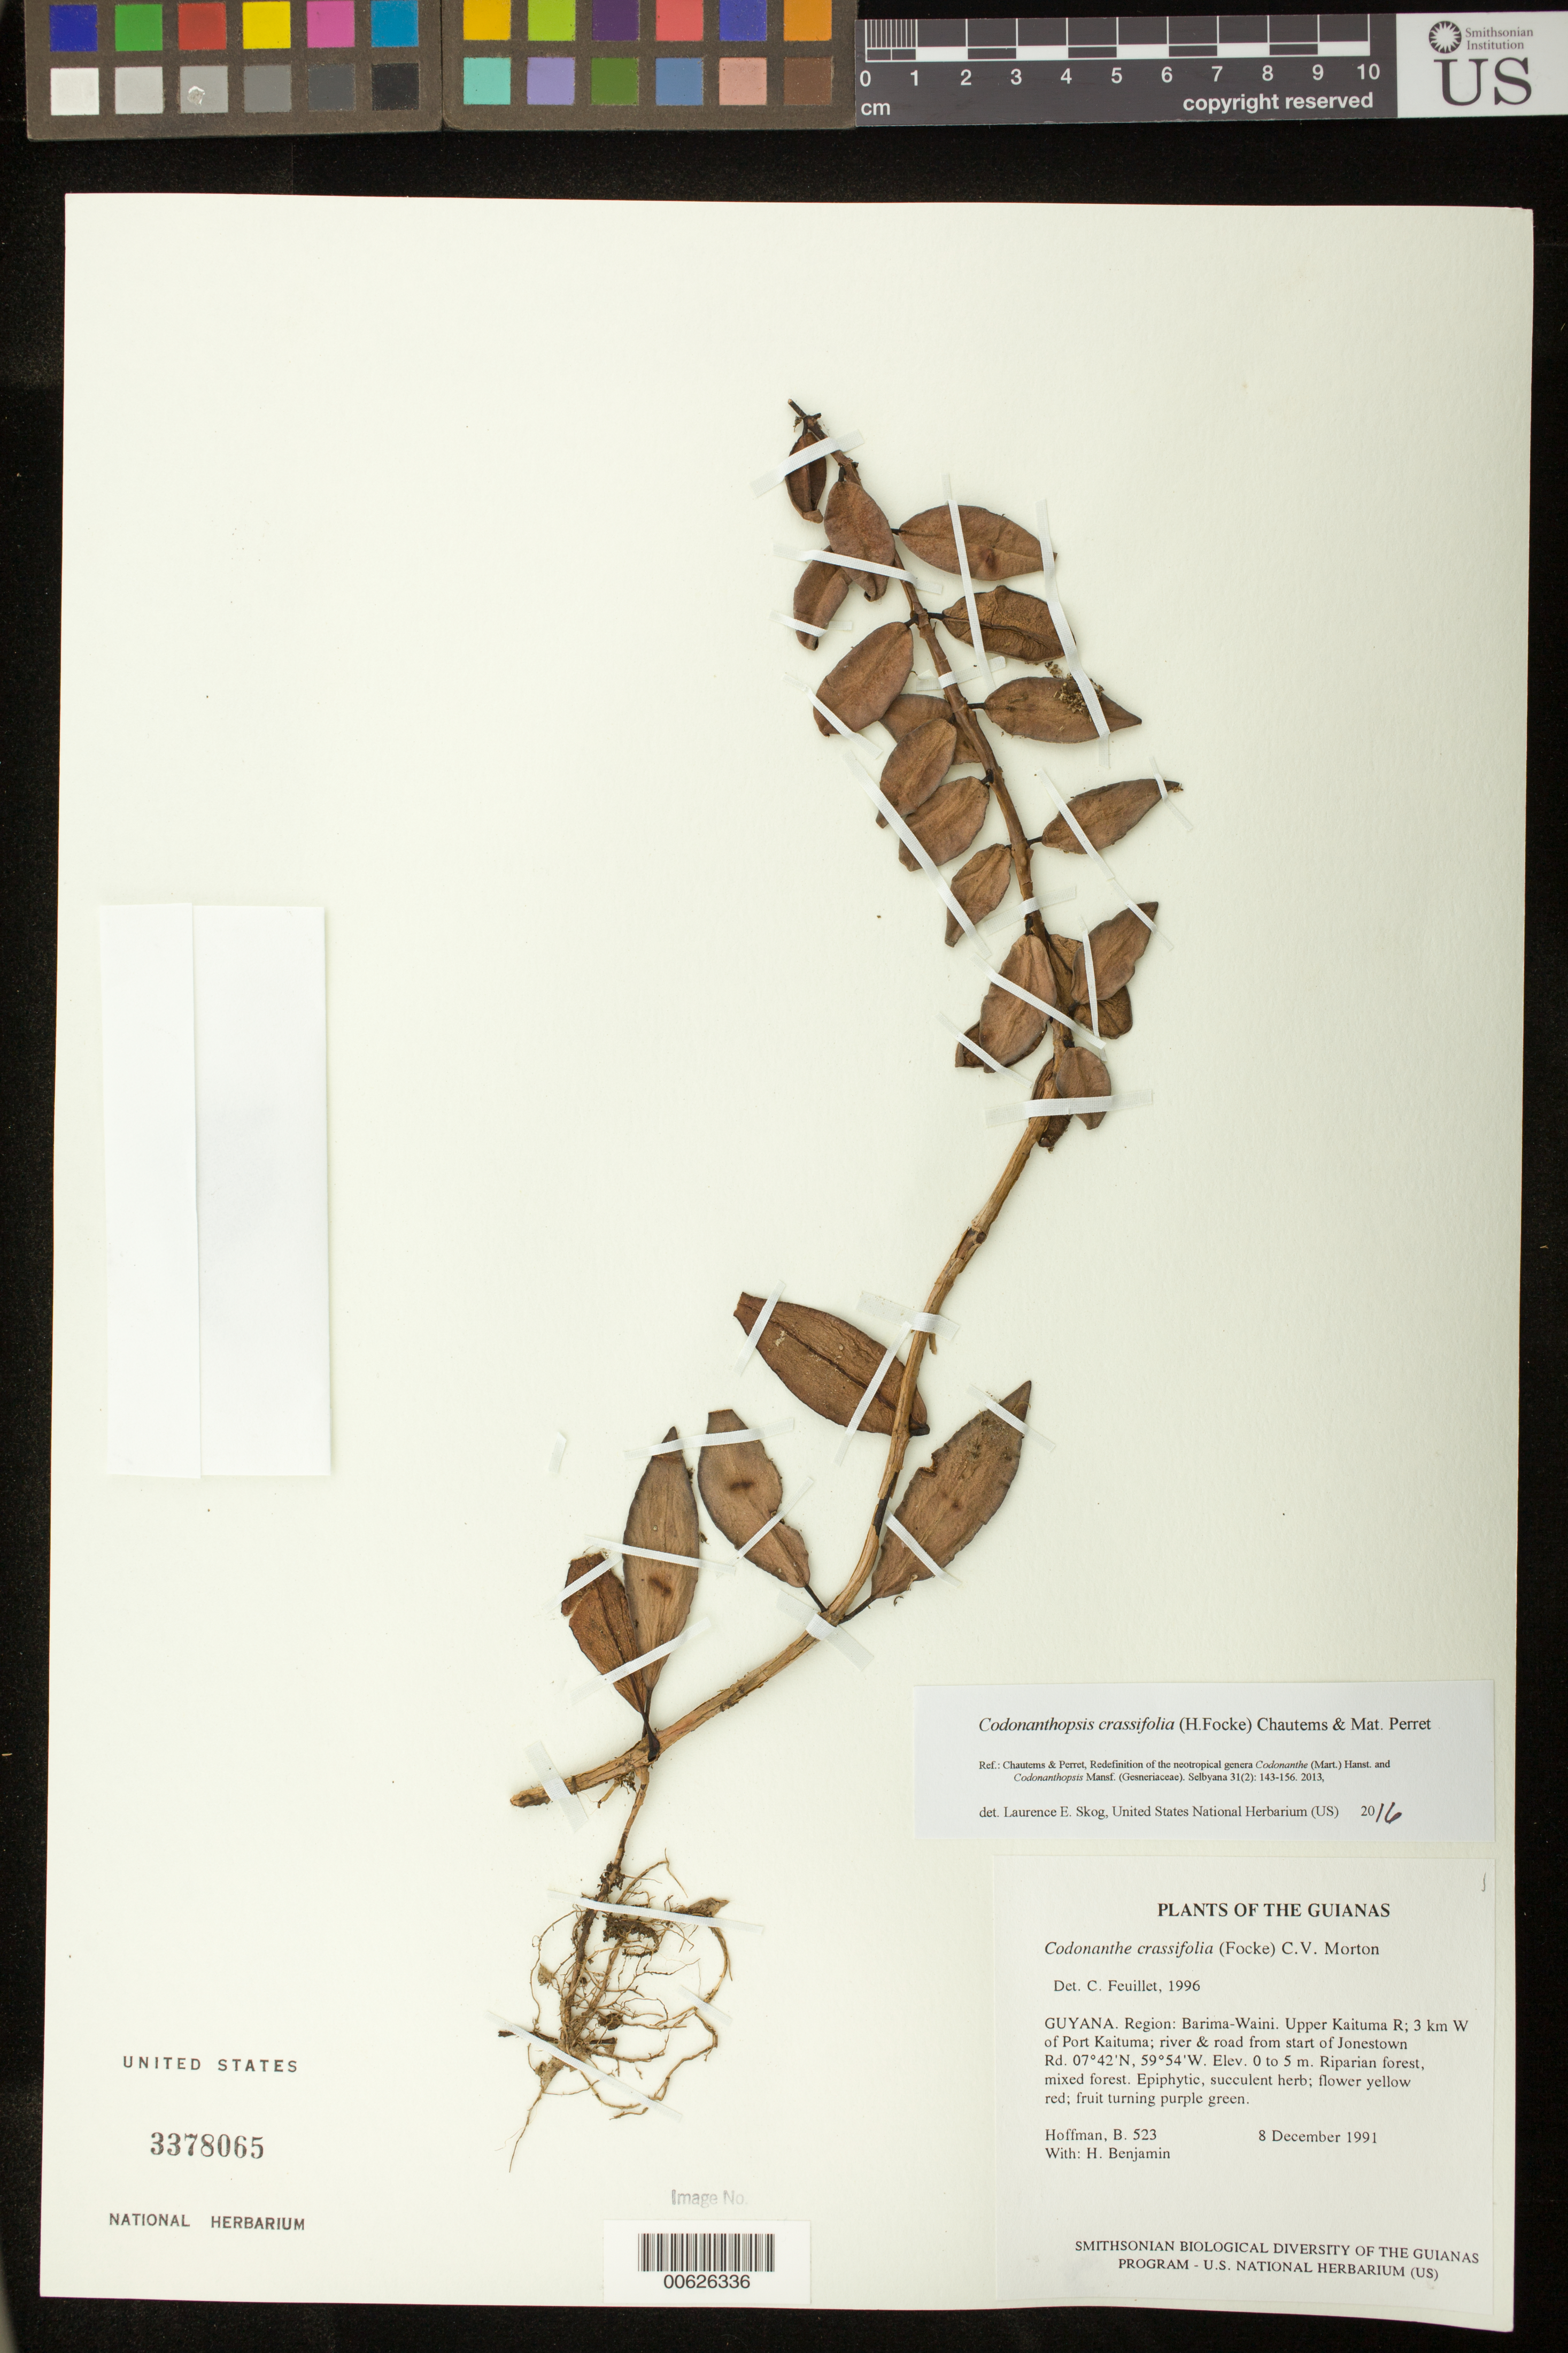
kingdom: Plantae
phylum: Tracheophyta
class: Magnoliopsida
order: Lamiales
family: Gesneriaceae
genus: Codonanthopsis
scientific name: Codonanthopsis crassifolia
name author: (H. Focke) Chautems & Mat.Perret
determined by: Skog, Laurence E.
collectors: B. Hoffman & H. Benjamin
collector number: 523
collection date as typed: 08 Dec 1991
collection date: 1991-12-08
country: Guyana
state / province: Barima-Waini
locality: Upper Kaituma R.; 3 km W of Port Kaituma; river & road from start of Jonestown Rd.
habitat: Riparian forest, mixed forest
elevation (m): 0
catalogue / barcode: US 3378065